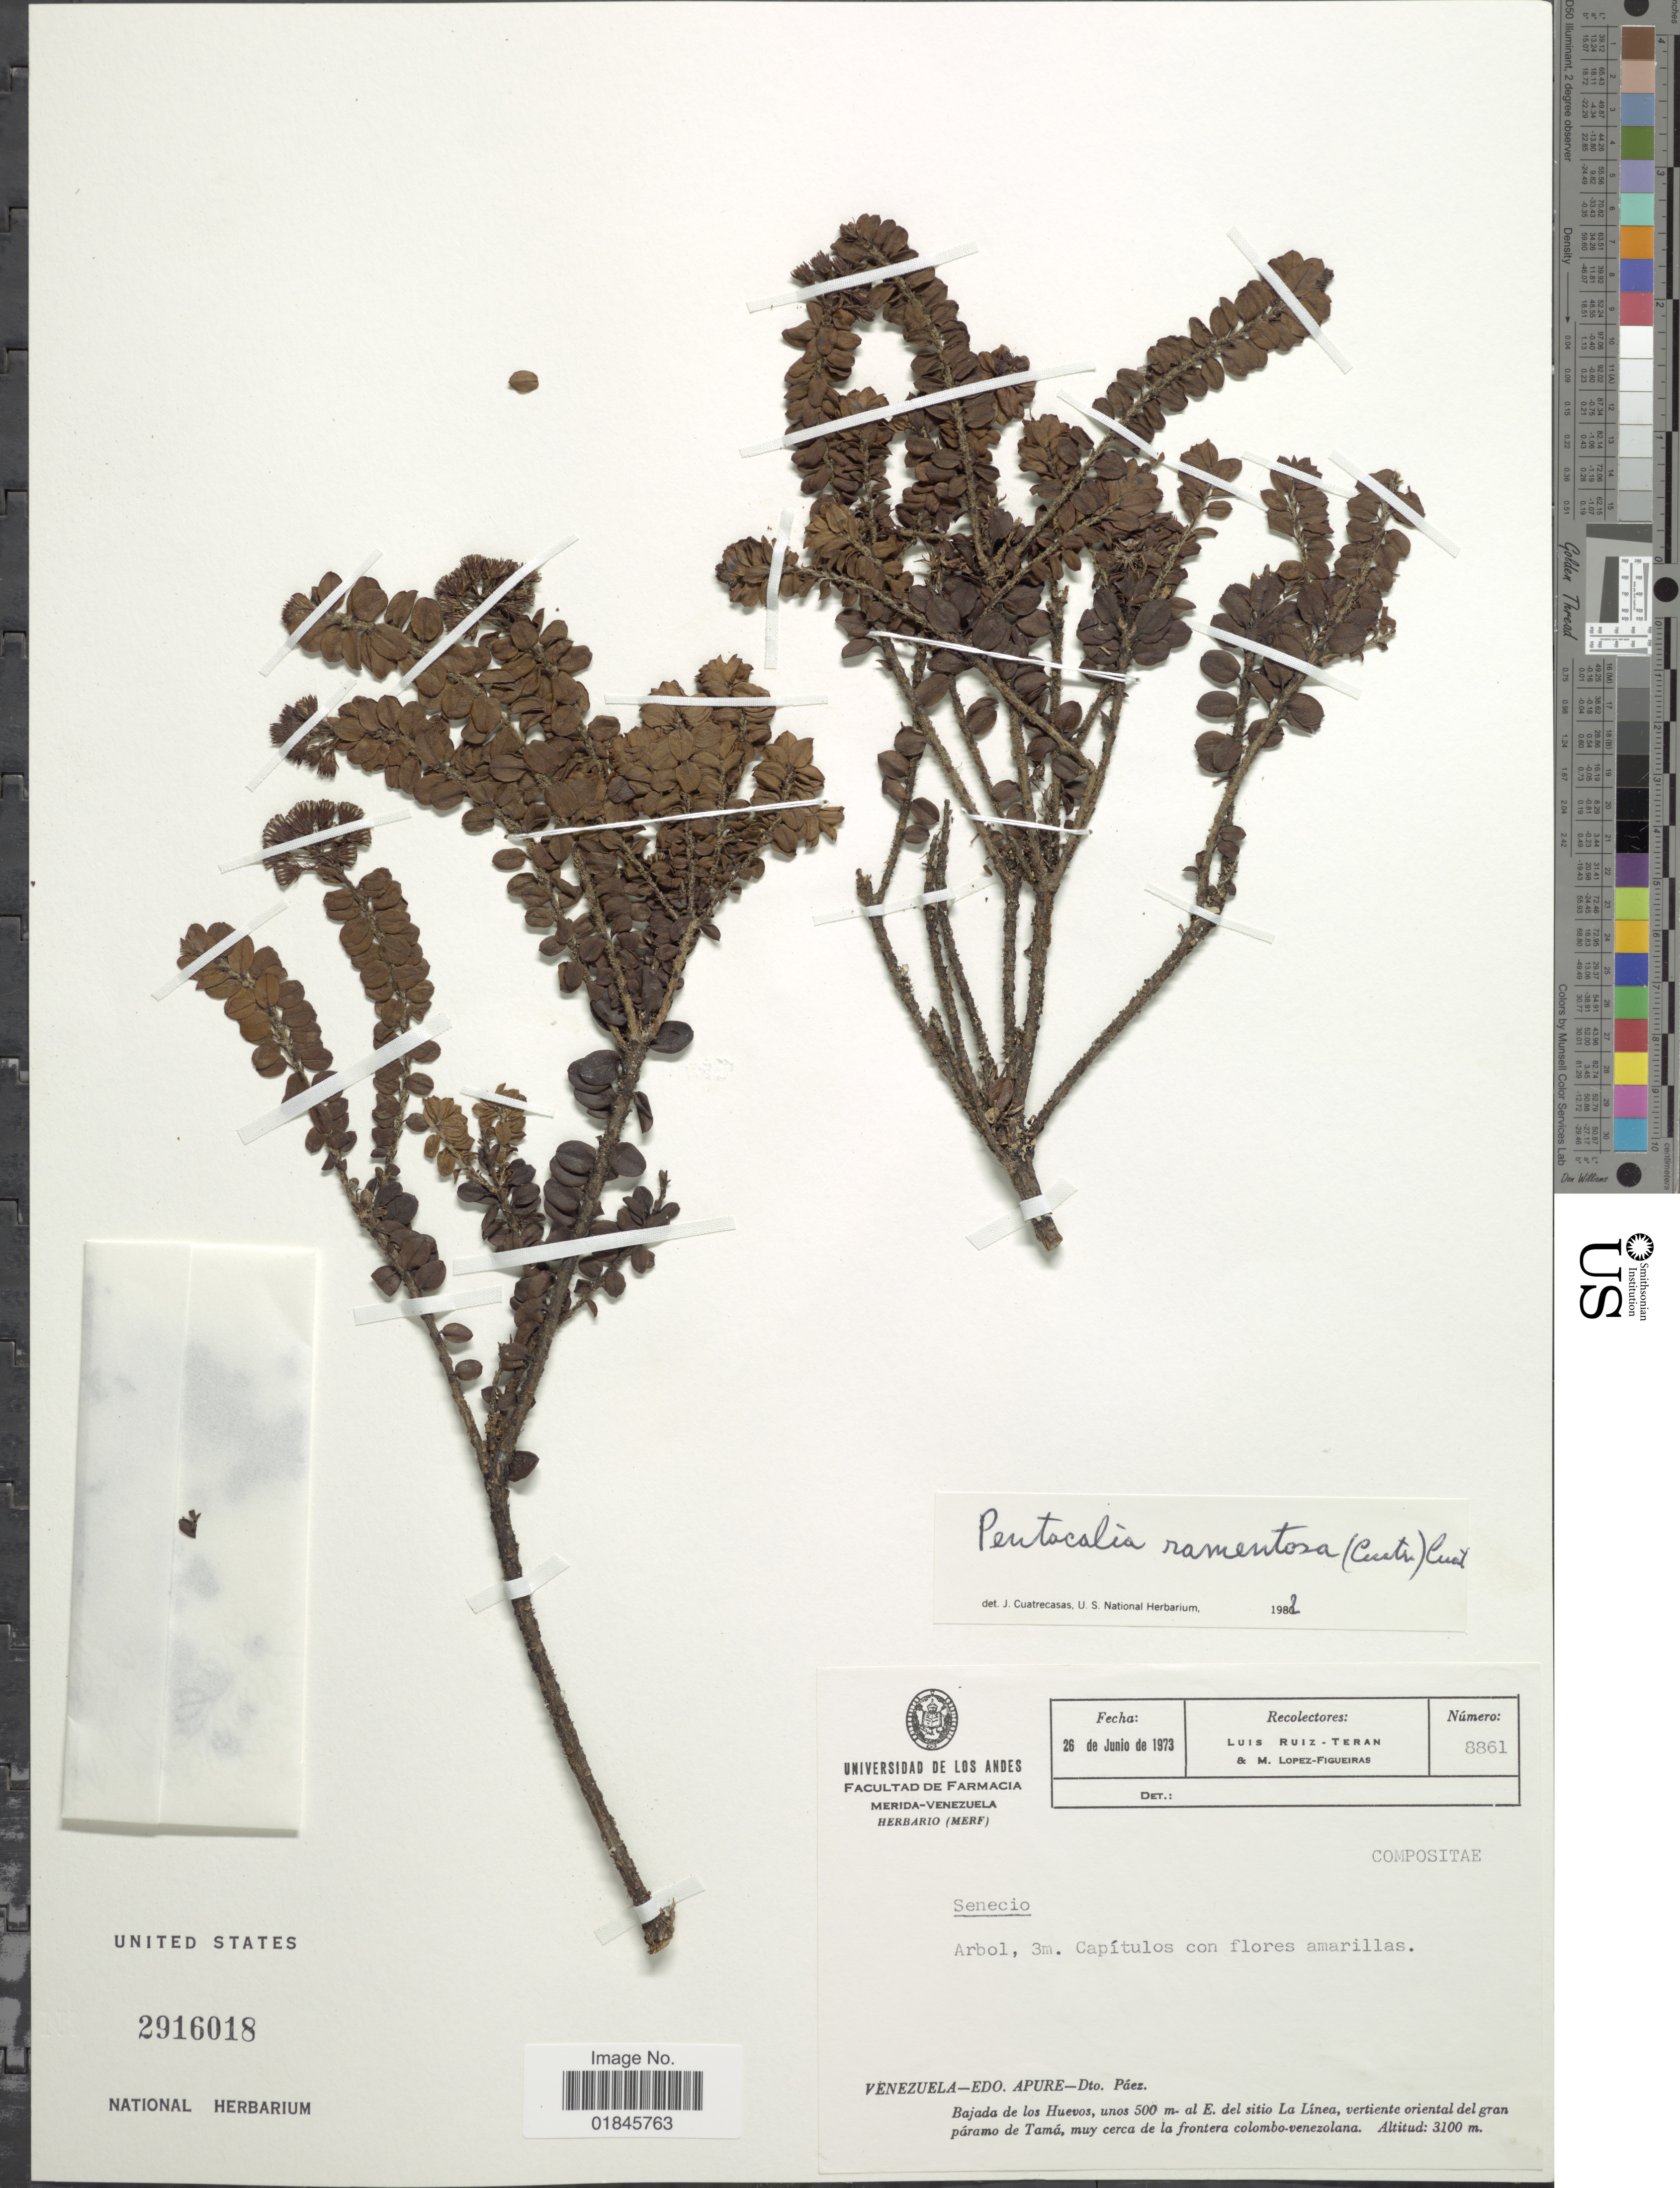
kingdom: Plantae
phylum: Tracheophyta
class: Magnoliopsida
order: Asterales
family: Asteraceae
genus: Pentacalia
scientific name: Pentacalia ramentosa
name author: (Cuatrec.) Cuatrec.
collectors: L. Teran & M. López Figueiras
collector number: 8861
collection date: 1973-06-26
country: Venezuela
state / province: Apure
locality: Venezuela - Edo. Apure - Dto. Páez. Bajada de los Huevos, unos 500 m. al E. del sitio La Linea, vertiente oriental del gran páramo de Tamá, muy cerca de la frontera colombo-venezolana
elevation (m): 3100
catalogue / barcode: US 2916018